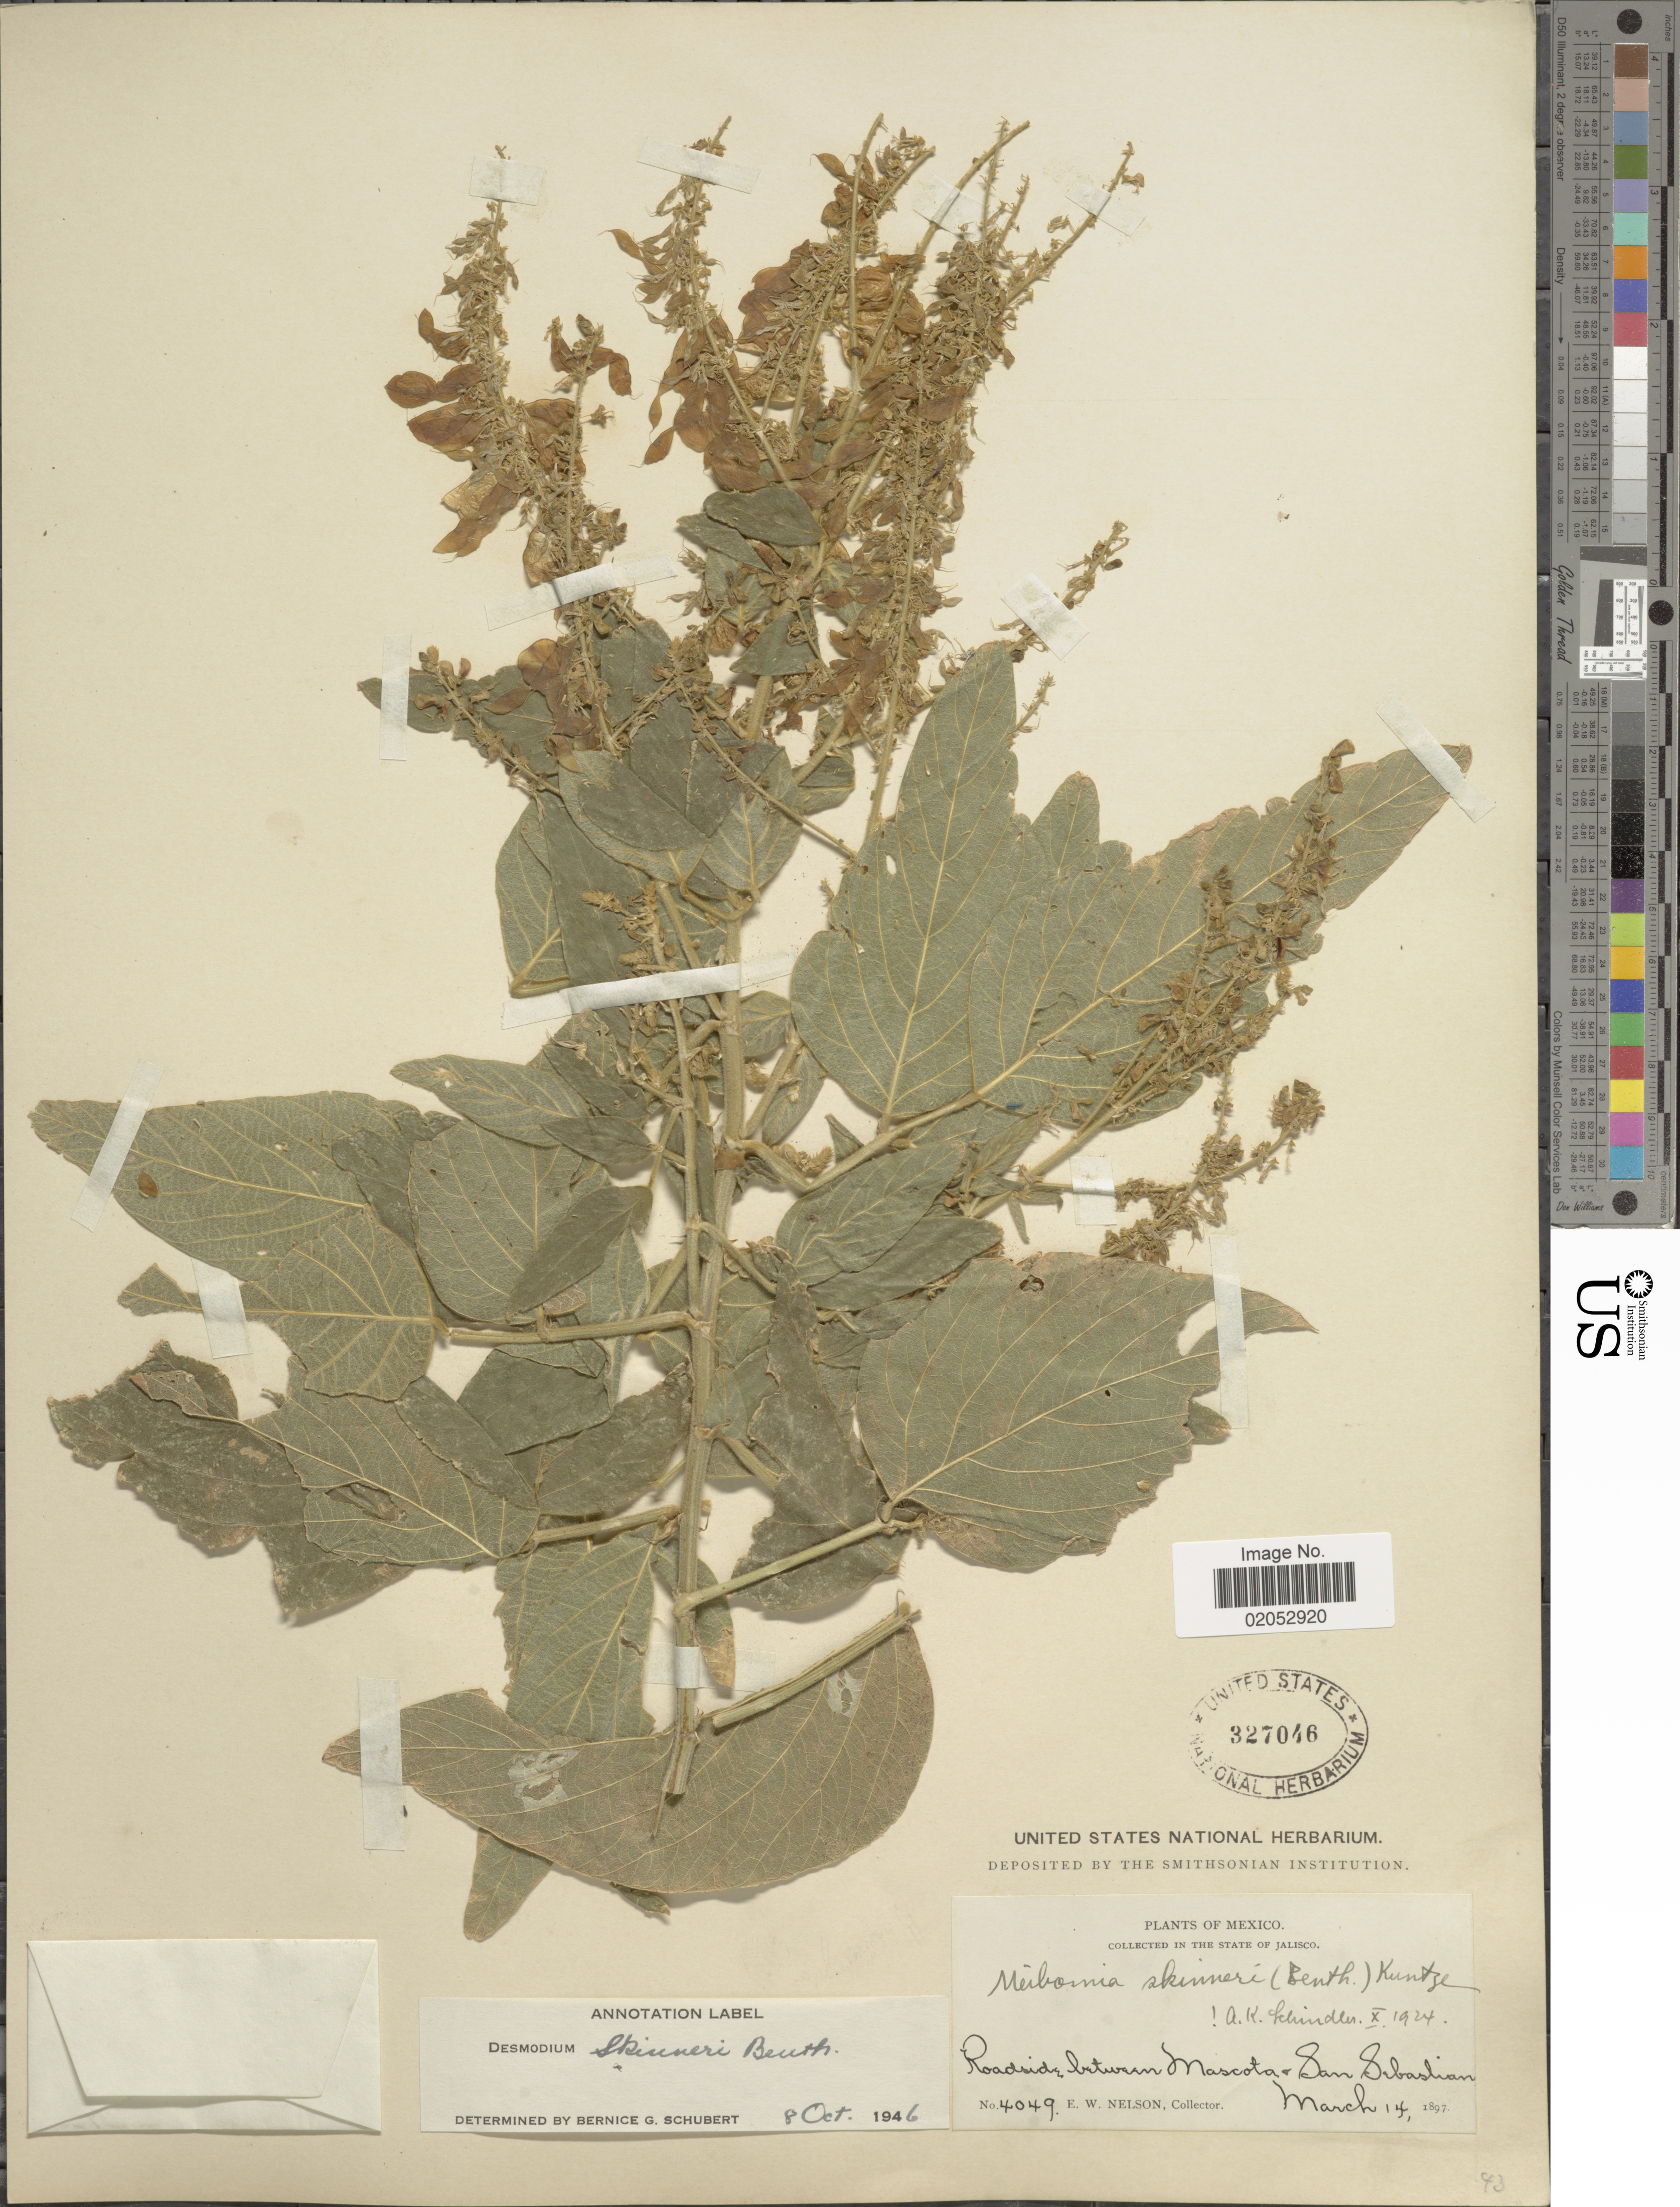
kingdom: Plantae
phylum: Tracheophyta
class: Magnoliopsida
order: Fabales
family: Fabaceae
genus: Desmodium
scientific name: Desmodium skinneri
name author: Benth. ex Hemsl.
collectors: E. W. Nelson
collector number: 4049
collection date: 1897-03-14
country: Mexico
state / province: Jalisco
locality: Roadside between Mascota & San Sebastian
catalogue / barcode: US 327046